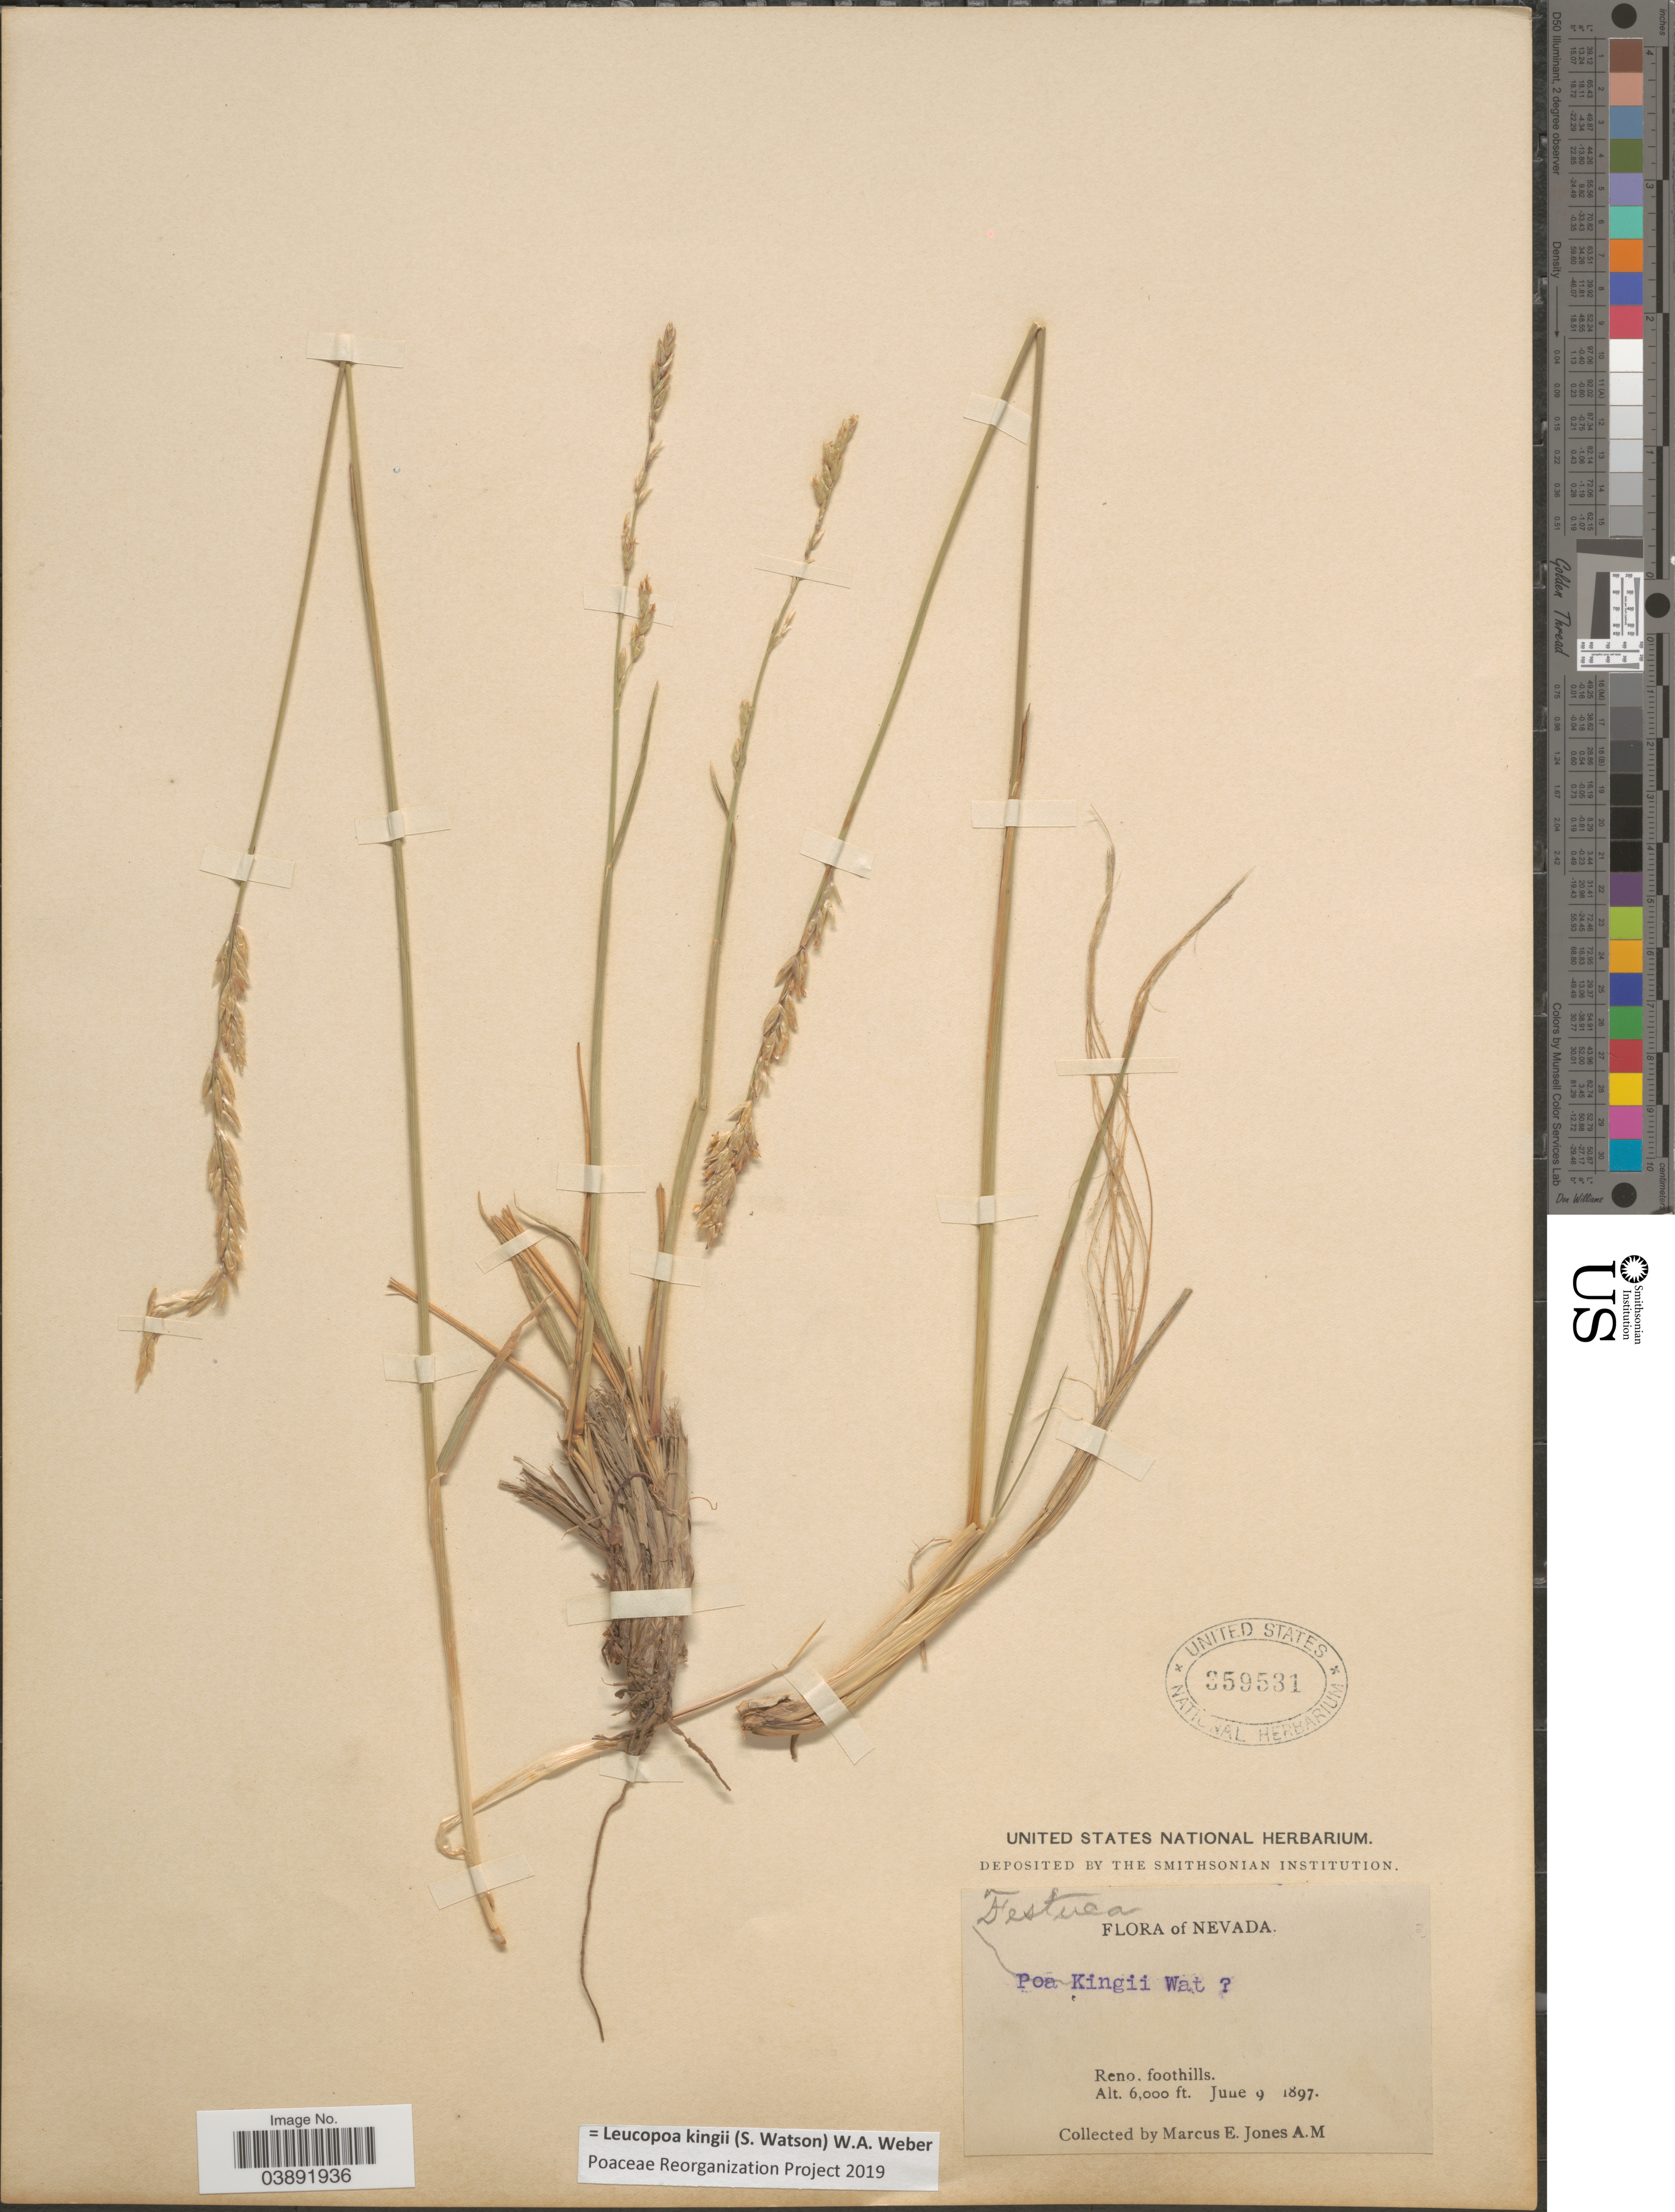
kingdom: Plantae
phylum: Tracheophyta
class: Liliopsida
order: Poales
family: Poaceae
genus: Hesperochloa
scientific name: Hesperochloa kingii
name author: (S. Watson) Rydb.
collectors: M. E. Jones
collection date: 1897-06-09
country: United States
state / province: Nevada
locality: Reno, foothills.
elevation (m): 1829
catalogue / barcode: US 359531